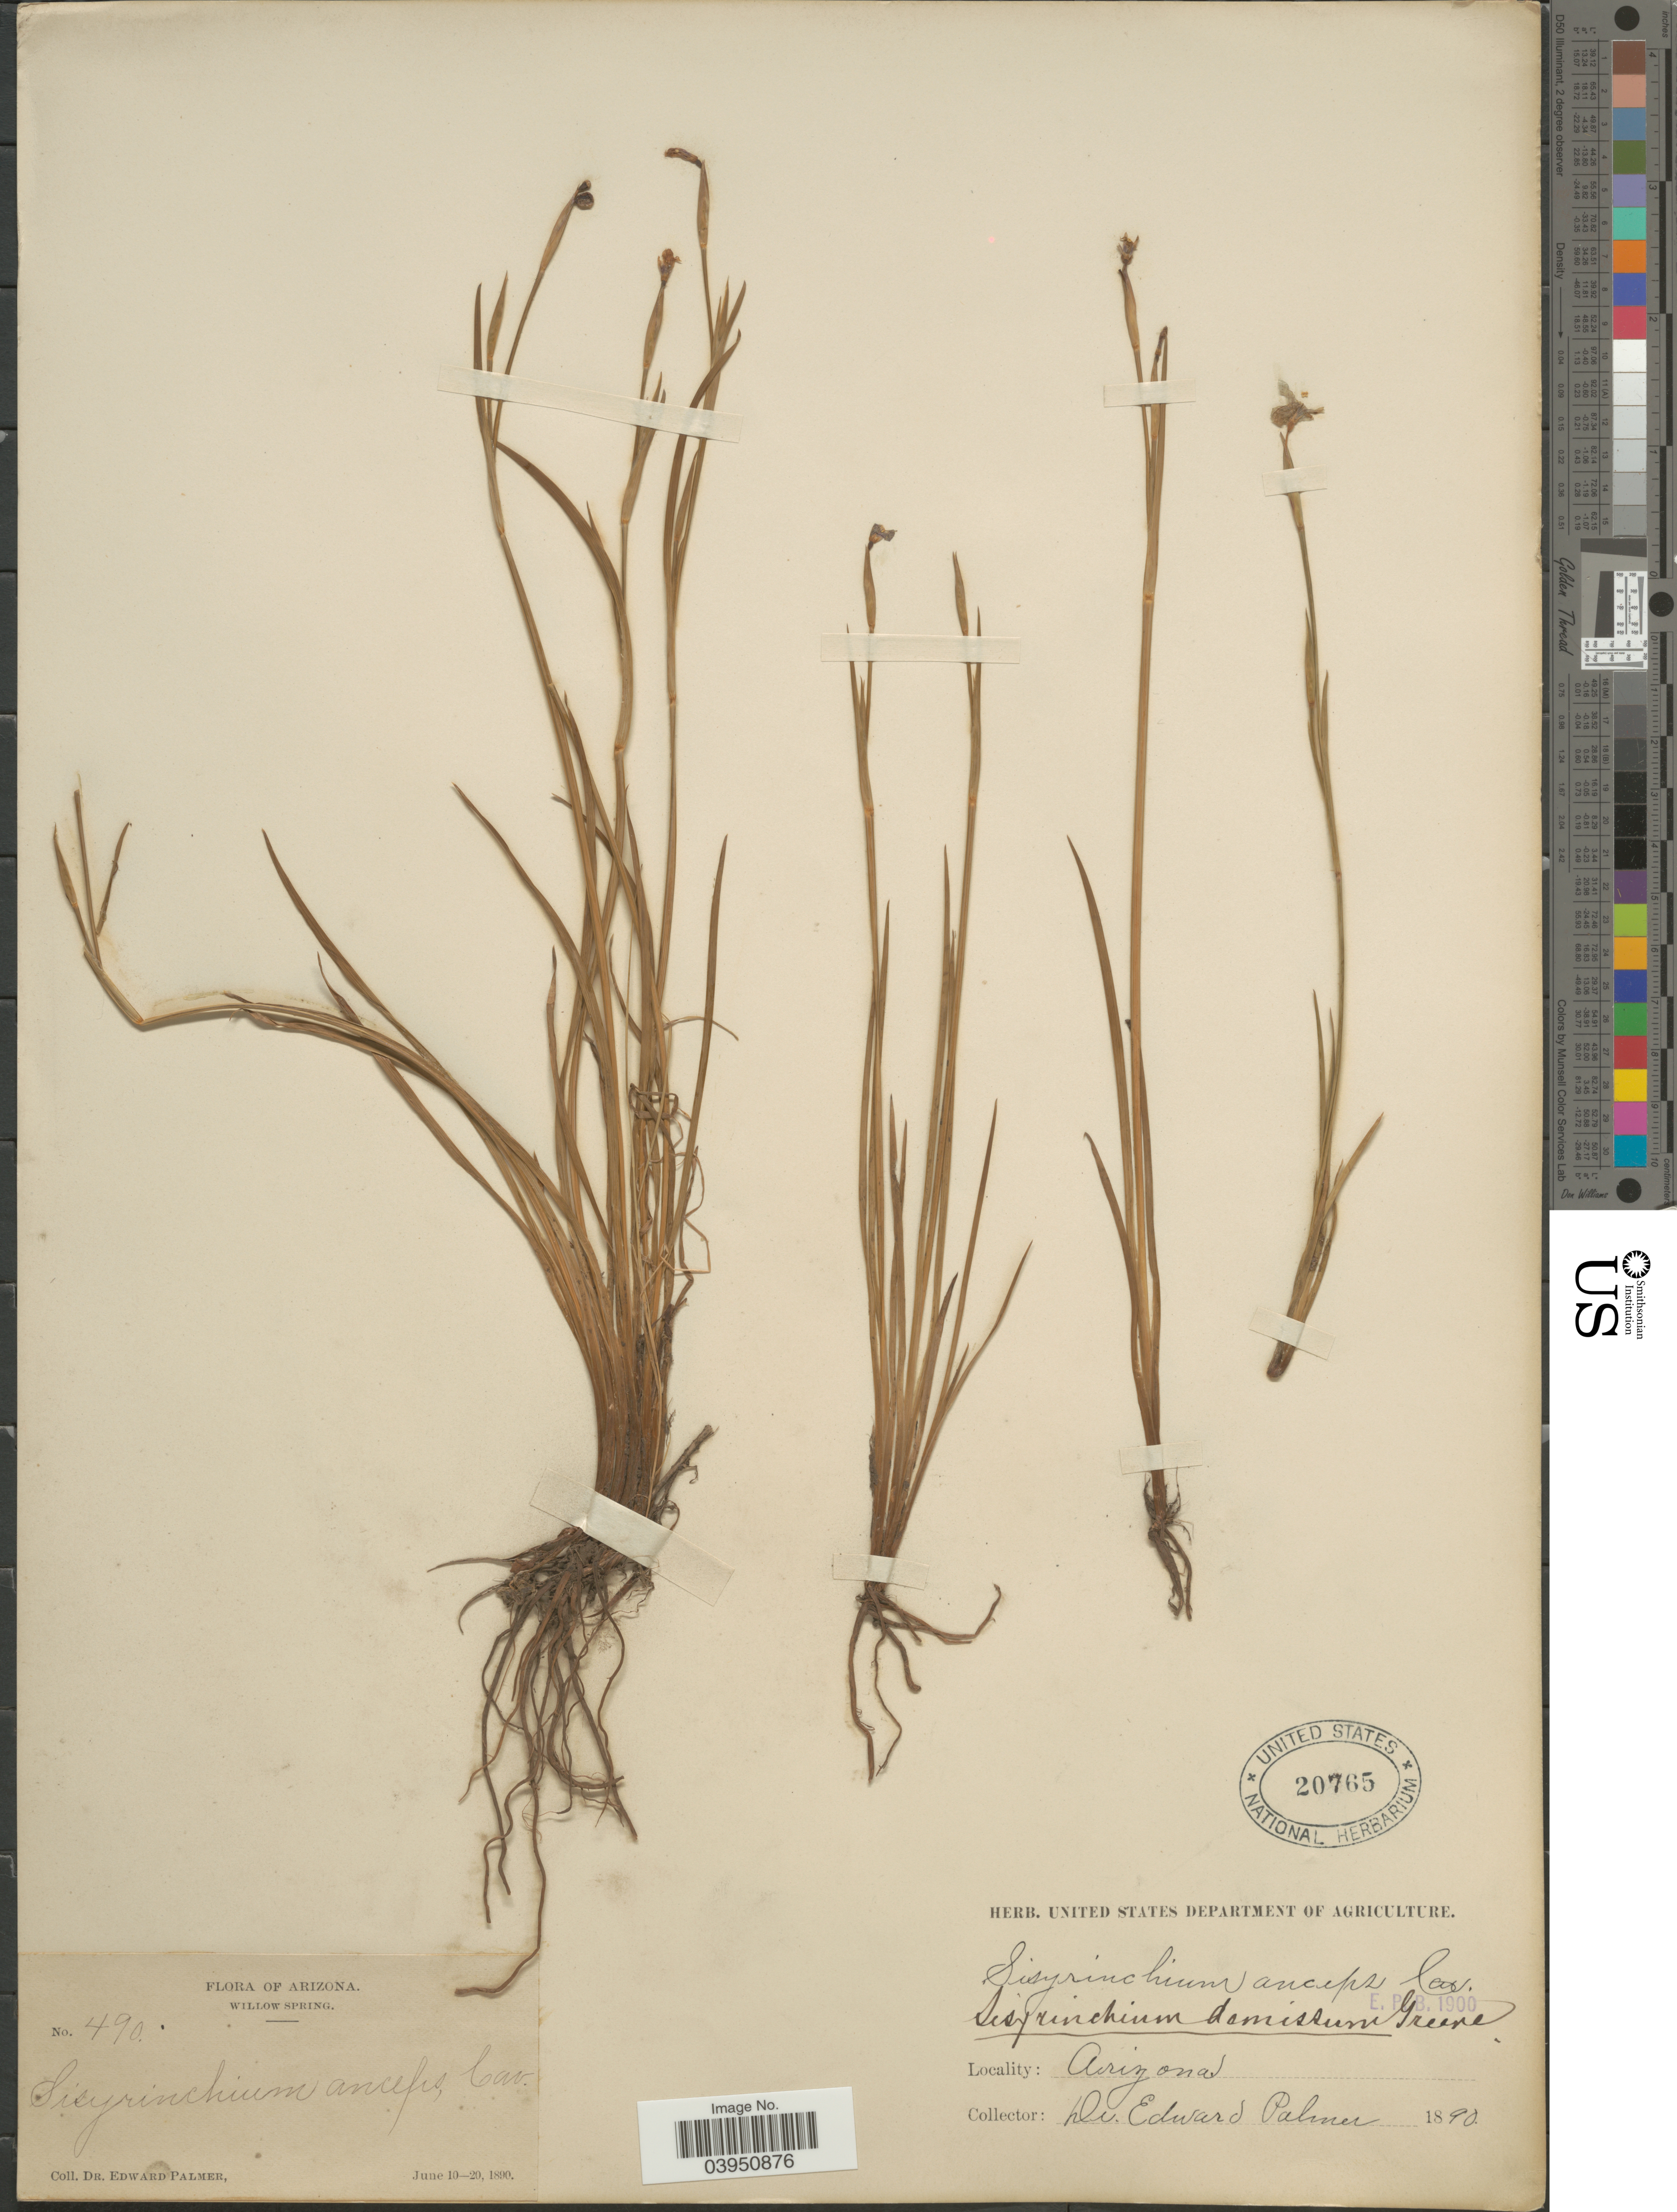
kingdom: Plantae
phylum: Tracheophyta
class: Liliopsida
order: Asparagales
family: Iridaceae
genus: Sisyrinchium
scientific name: Sisyrinchium demissum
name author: Greene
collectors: E. Palmer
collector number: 490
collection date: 1890-06-10/1890-06-20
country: United States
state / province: Arizona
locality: Willow Spring.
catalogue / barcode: US 20765